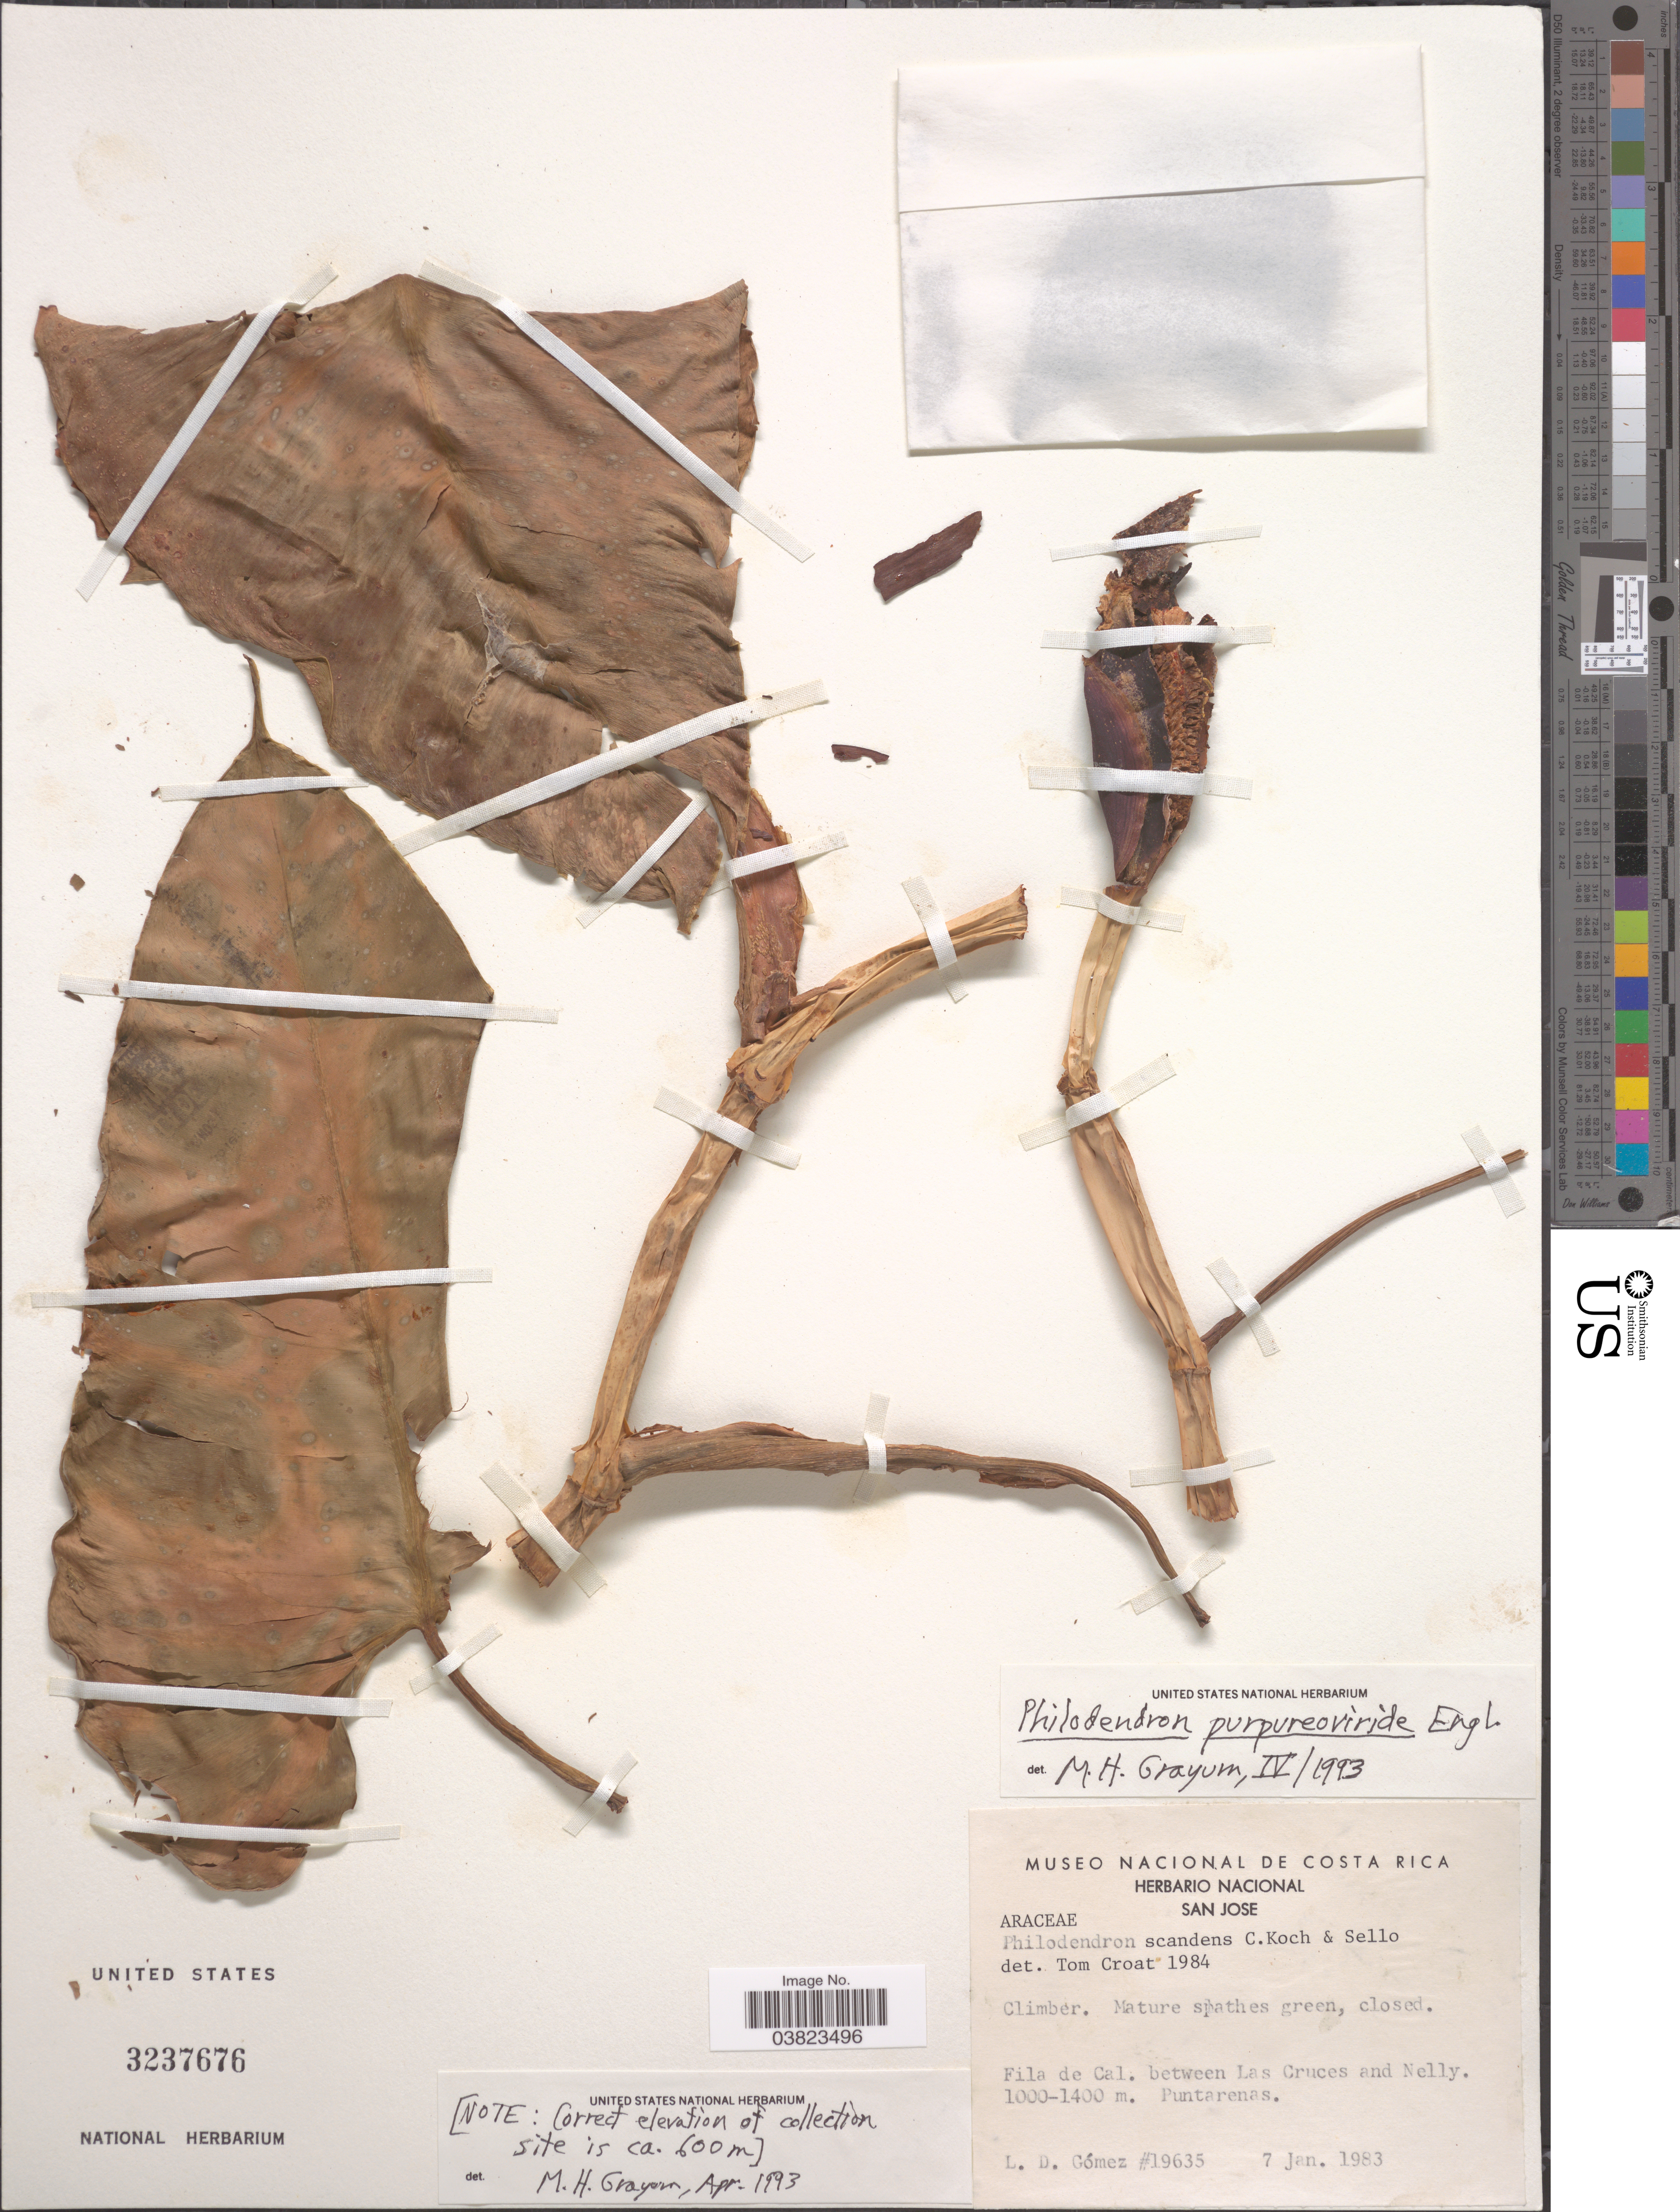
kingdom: Plantae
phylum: Tracheophyta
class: Liliopsida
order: Alismatales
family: Araceae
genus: Philodendron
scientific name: Philodendron purpureoviride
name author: Engl.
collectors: L. D. Gómez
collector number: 19635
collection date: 1983-01-07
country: Costa Rica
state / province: Puntarenas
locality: Fila de Cal. between Las Cruces and Nelly.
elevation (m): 1000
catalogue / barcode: US 3237676